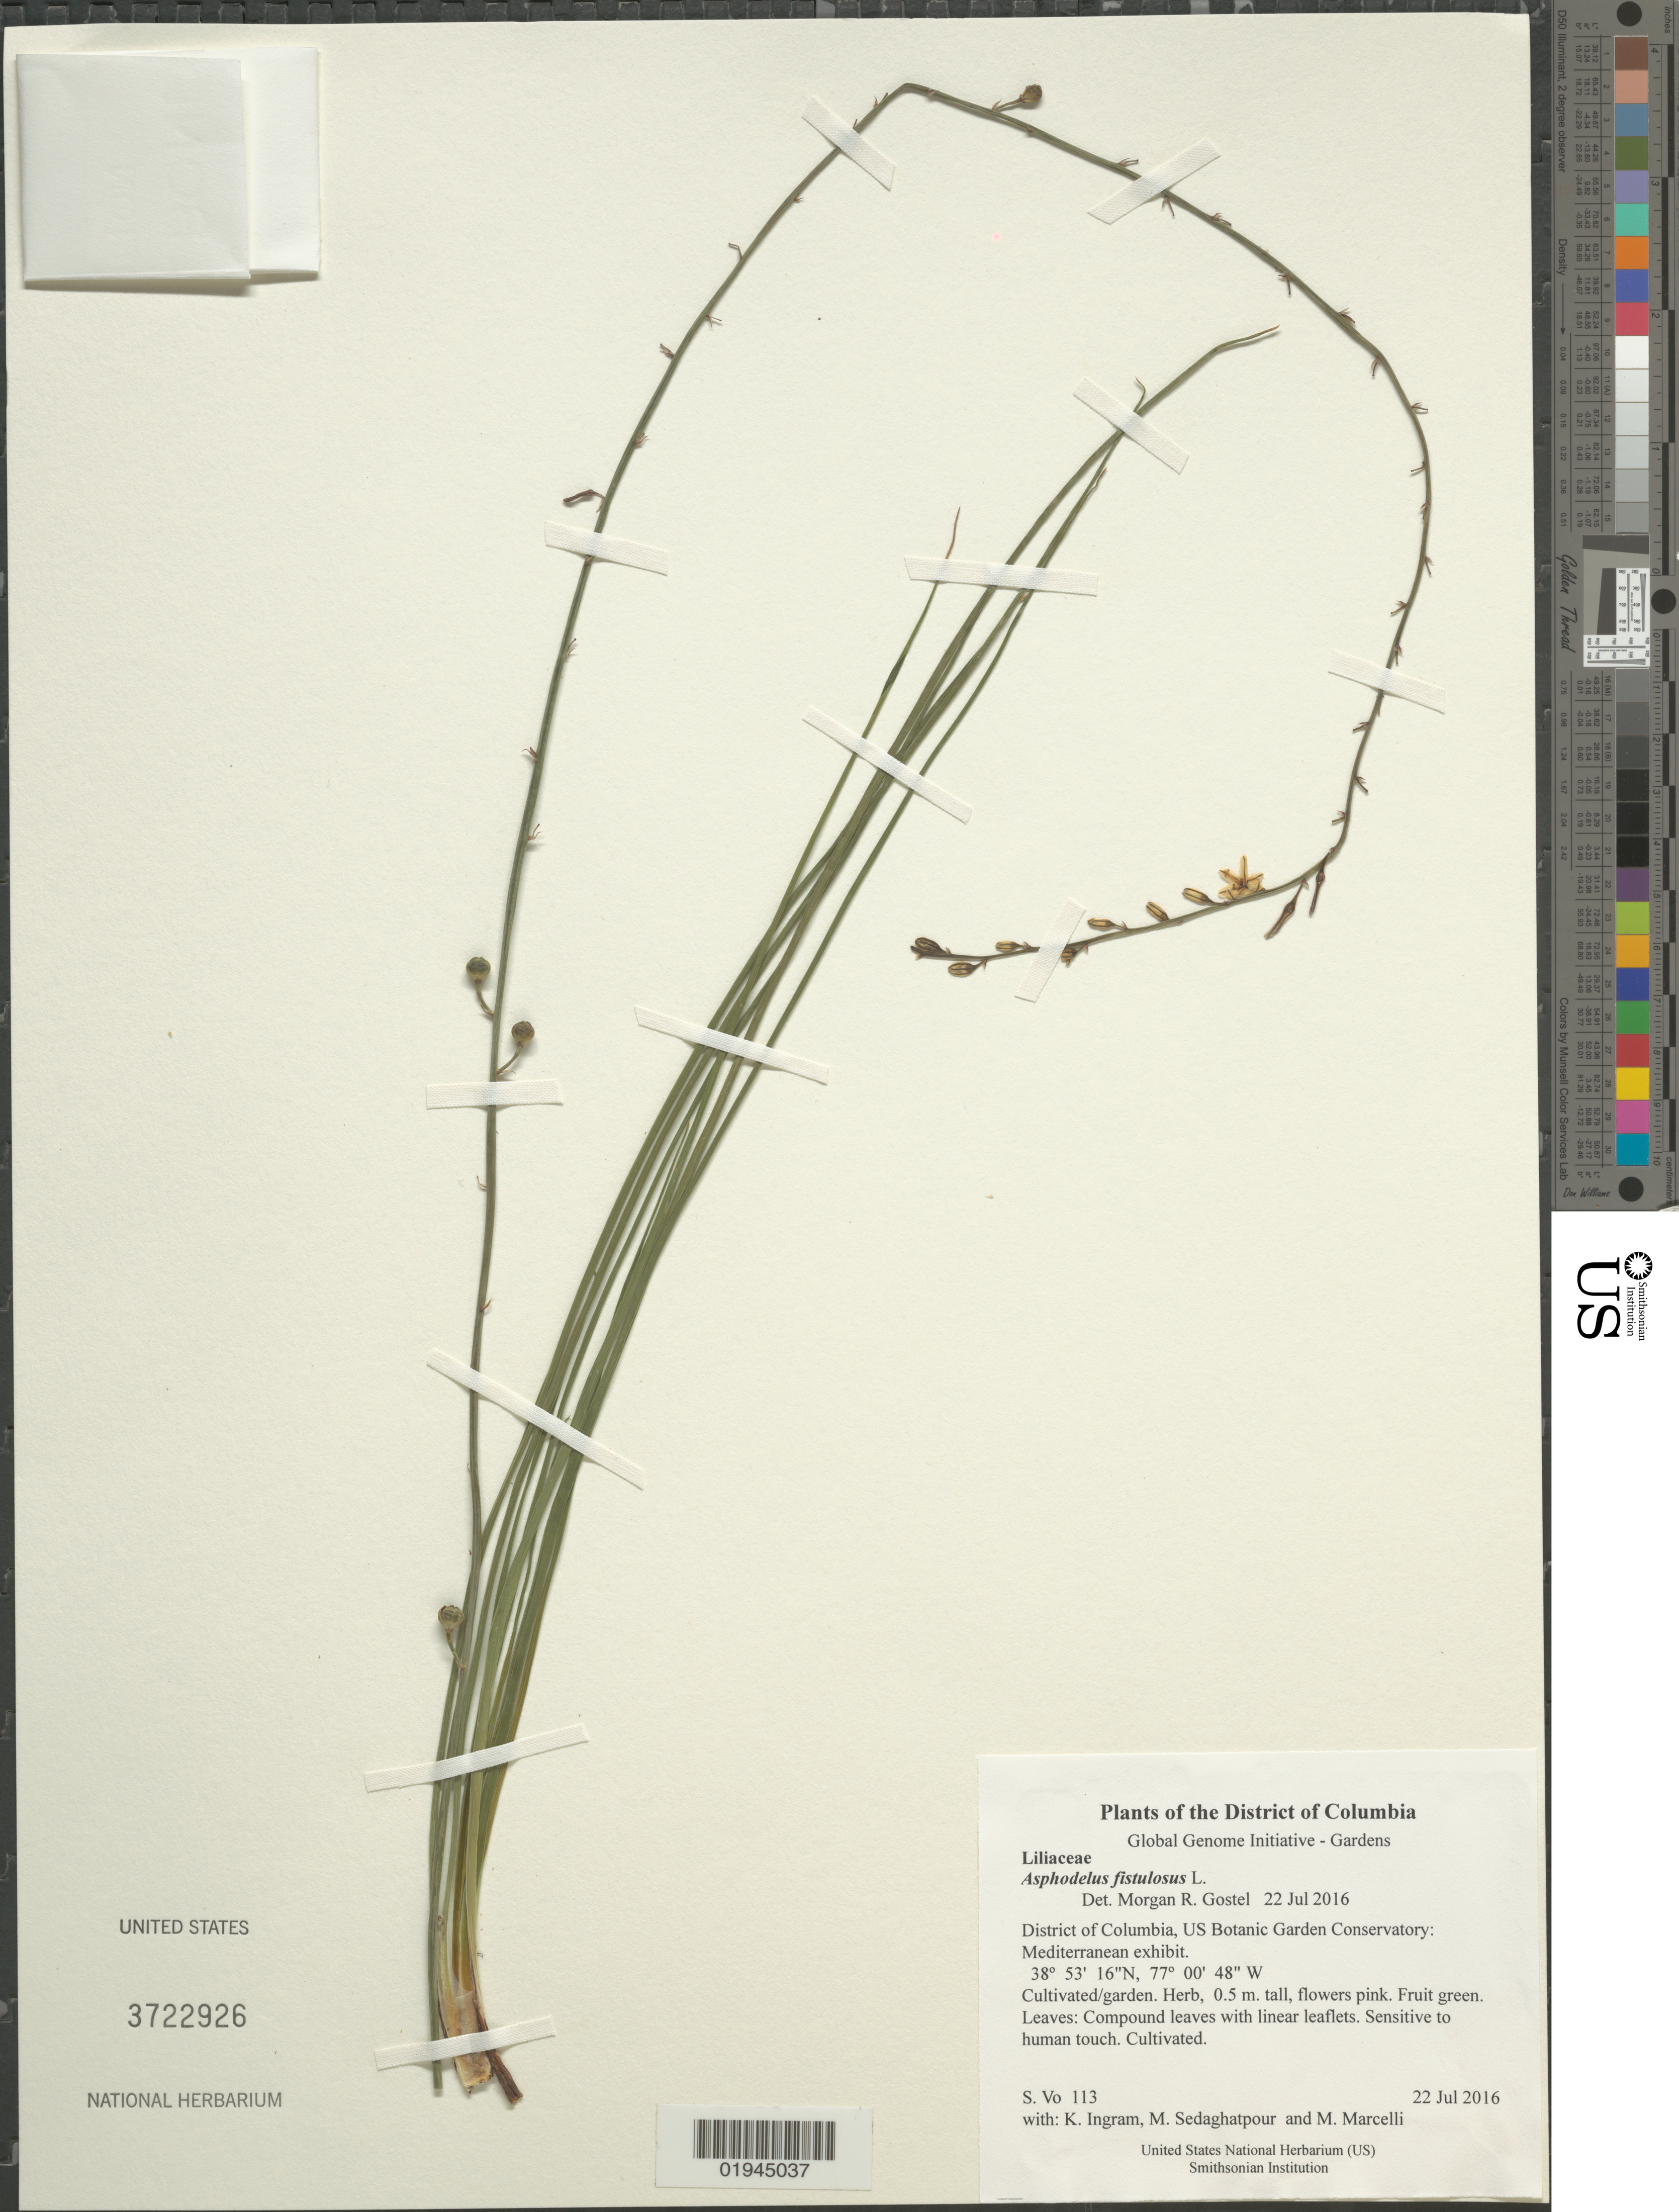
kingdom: Plantae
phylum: Tracheophyta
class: Liliopsida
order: Asparagales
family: Asphodelaceae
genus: Asphodelus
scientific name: Asphodelus fistulosus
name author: L.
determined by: Gostel, Morgan R., (BRIT), Botanical Research Institute of Texas (UNITED STATES)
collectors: S. Vo, K. S. Ingram, M. Sedaghatpour & M. Marcelli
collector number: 113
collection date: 2016-07-22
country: United States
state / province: District of Columbia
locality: US Botanic Garden Conservatory: Mediterranean exhibit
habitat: Cultivated/garden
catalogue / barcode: US 3722926